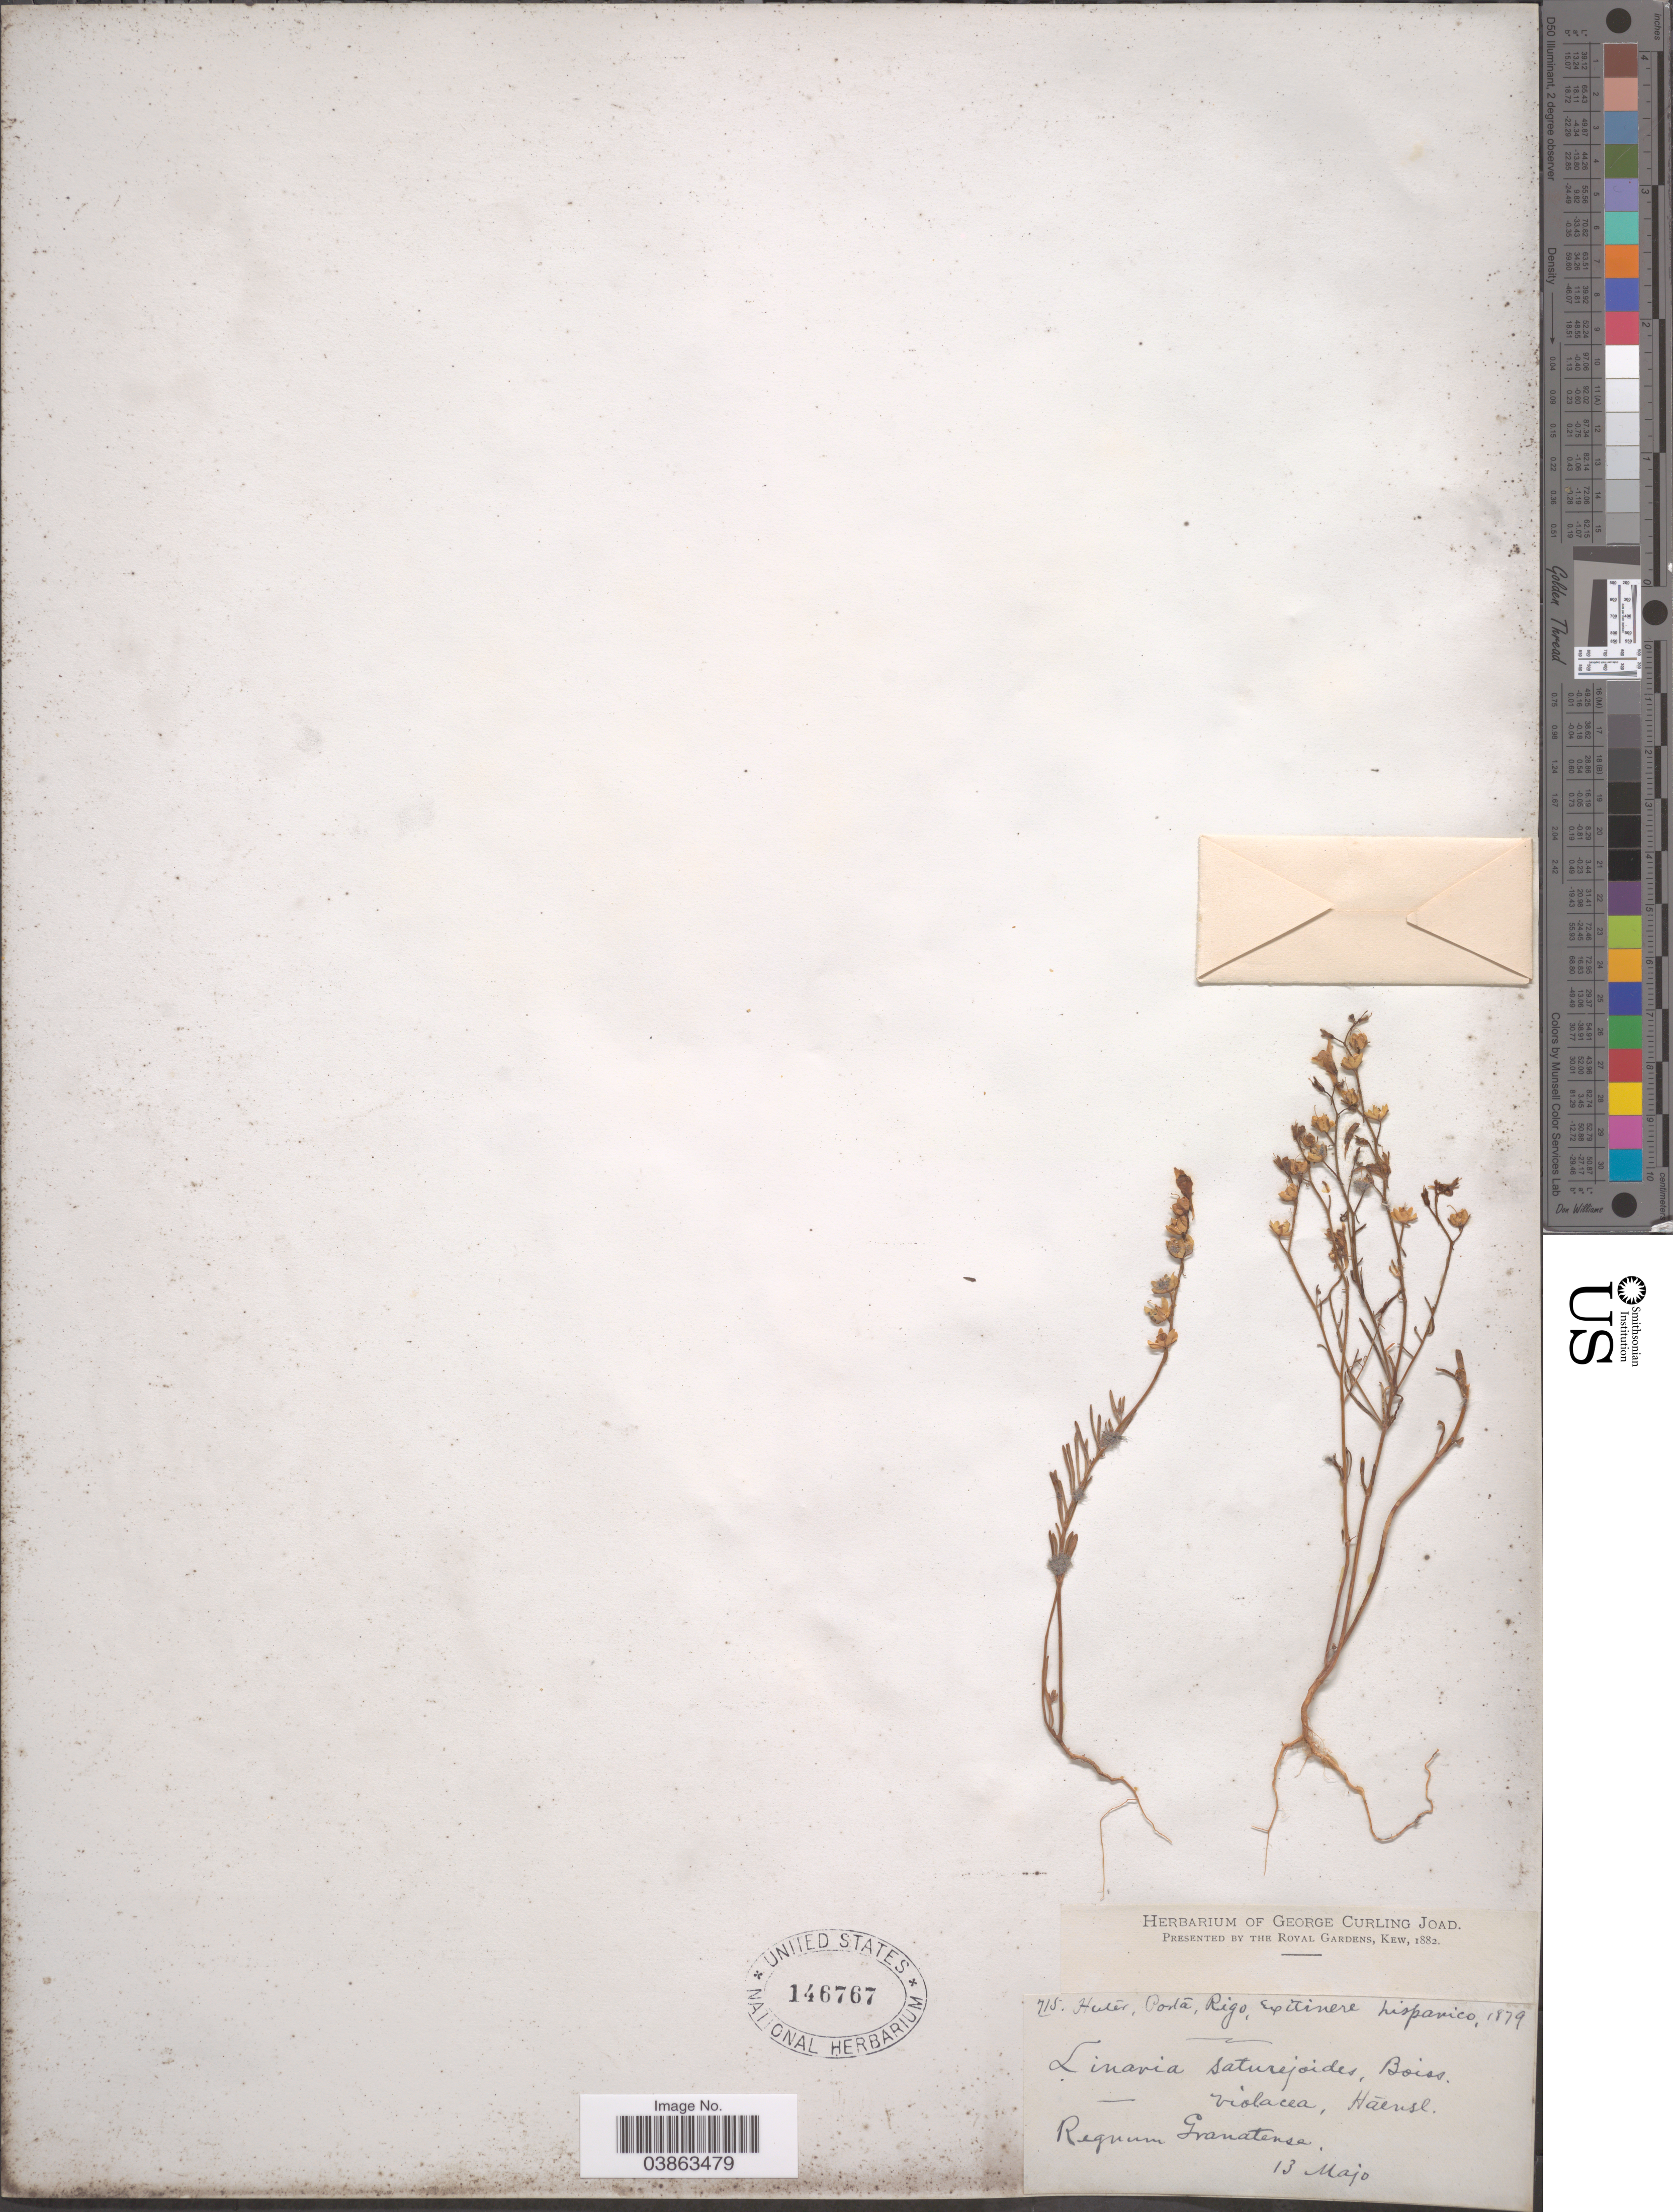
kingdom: Plantae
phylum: Tracheophyta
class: Magnoliopsida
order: Lamiales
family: Plantaginaceae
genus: Linaria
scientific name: Linaria satureioides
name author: Boiss.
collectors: -. Huter, -- Porta & -- Rigo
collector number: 715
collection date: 1879-05-13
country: Spain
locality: Regnum Granatense.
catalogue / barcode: US 146767